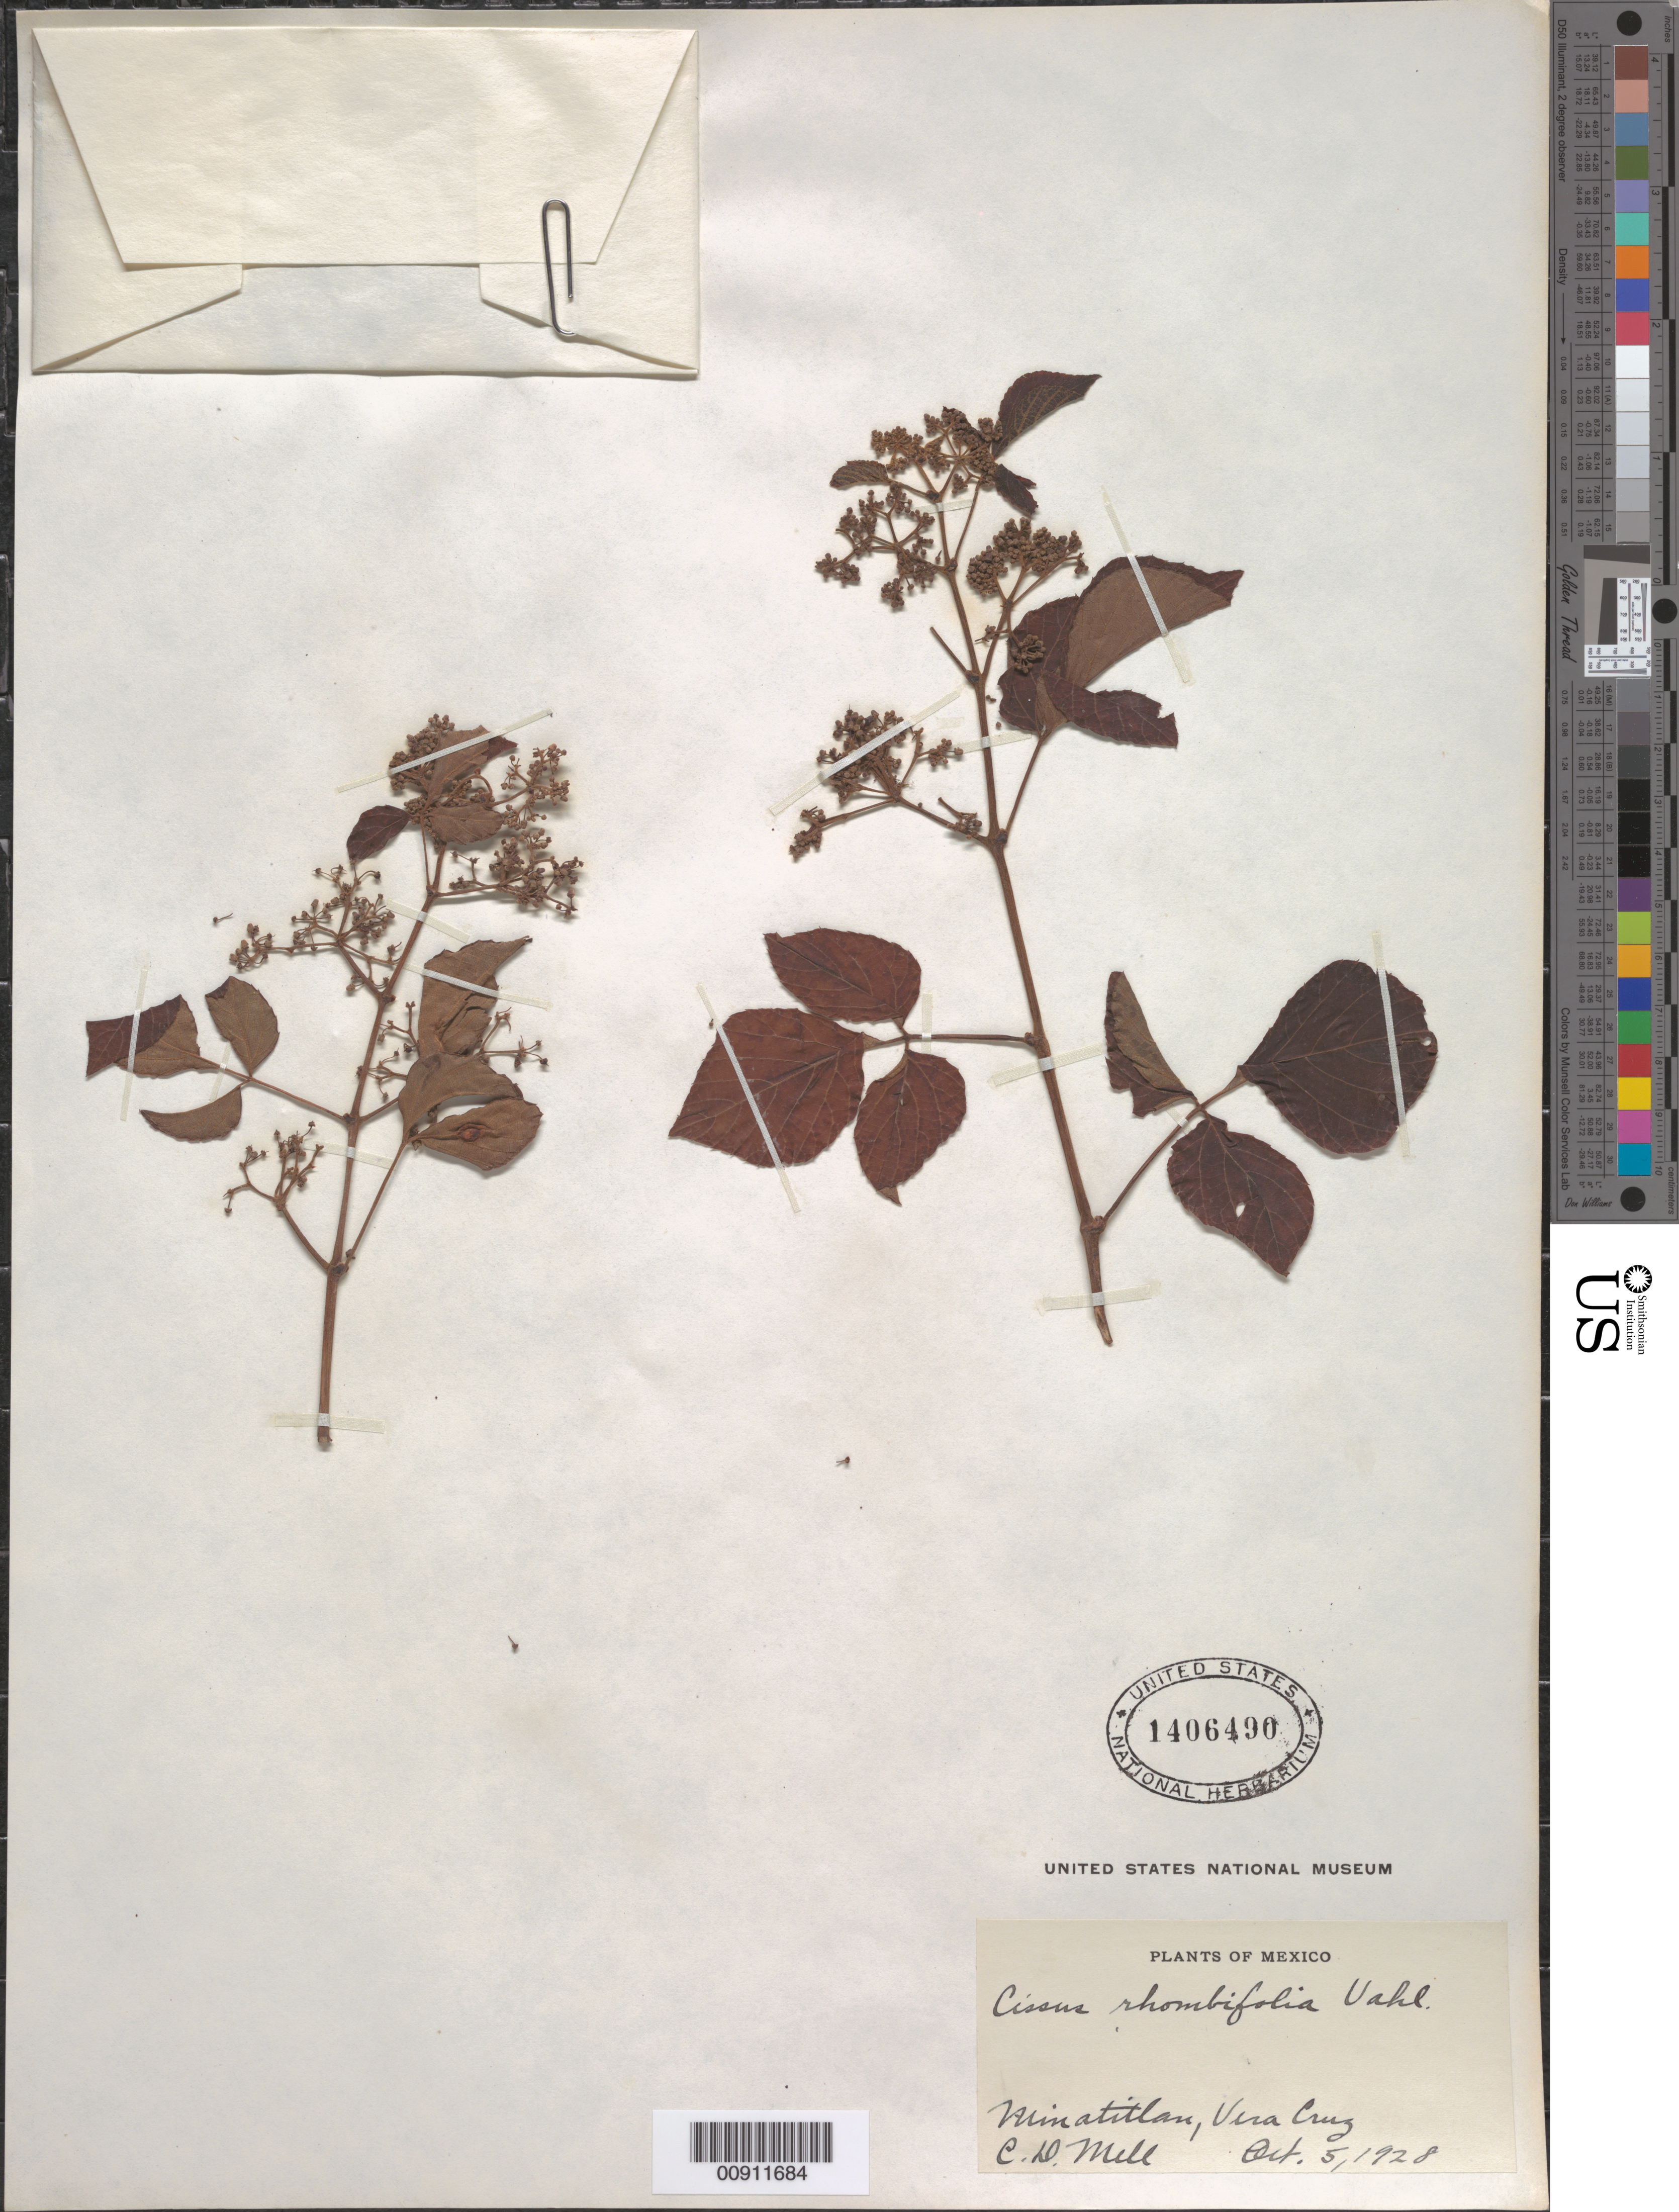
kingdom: Plantae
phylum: Tracheophyta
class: Magnoliopsida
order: Vitales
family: Vitaceae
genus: Cissus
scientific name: Cissus rhombifolia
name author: Vahl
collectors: C. D. Mill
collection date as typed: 05 Oct 1928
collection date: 1928-10-05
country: Mexico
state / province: Veracruz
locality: Minatitlan, Veracruz.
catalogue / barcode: US 1406490